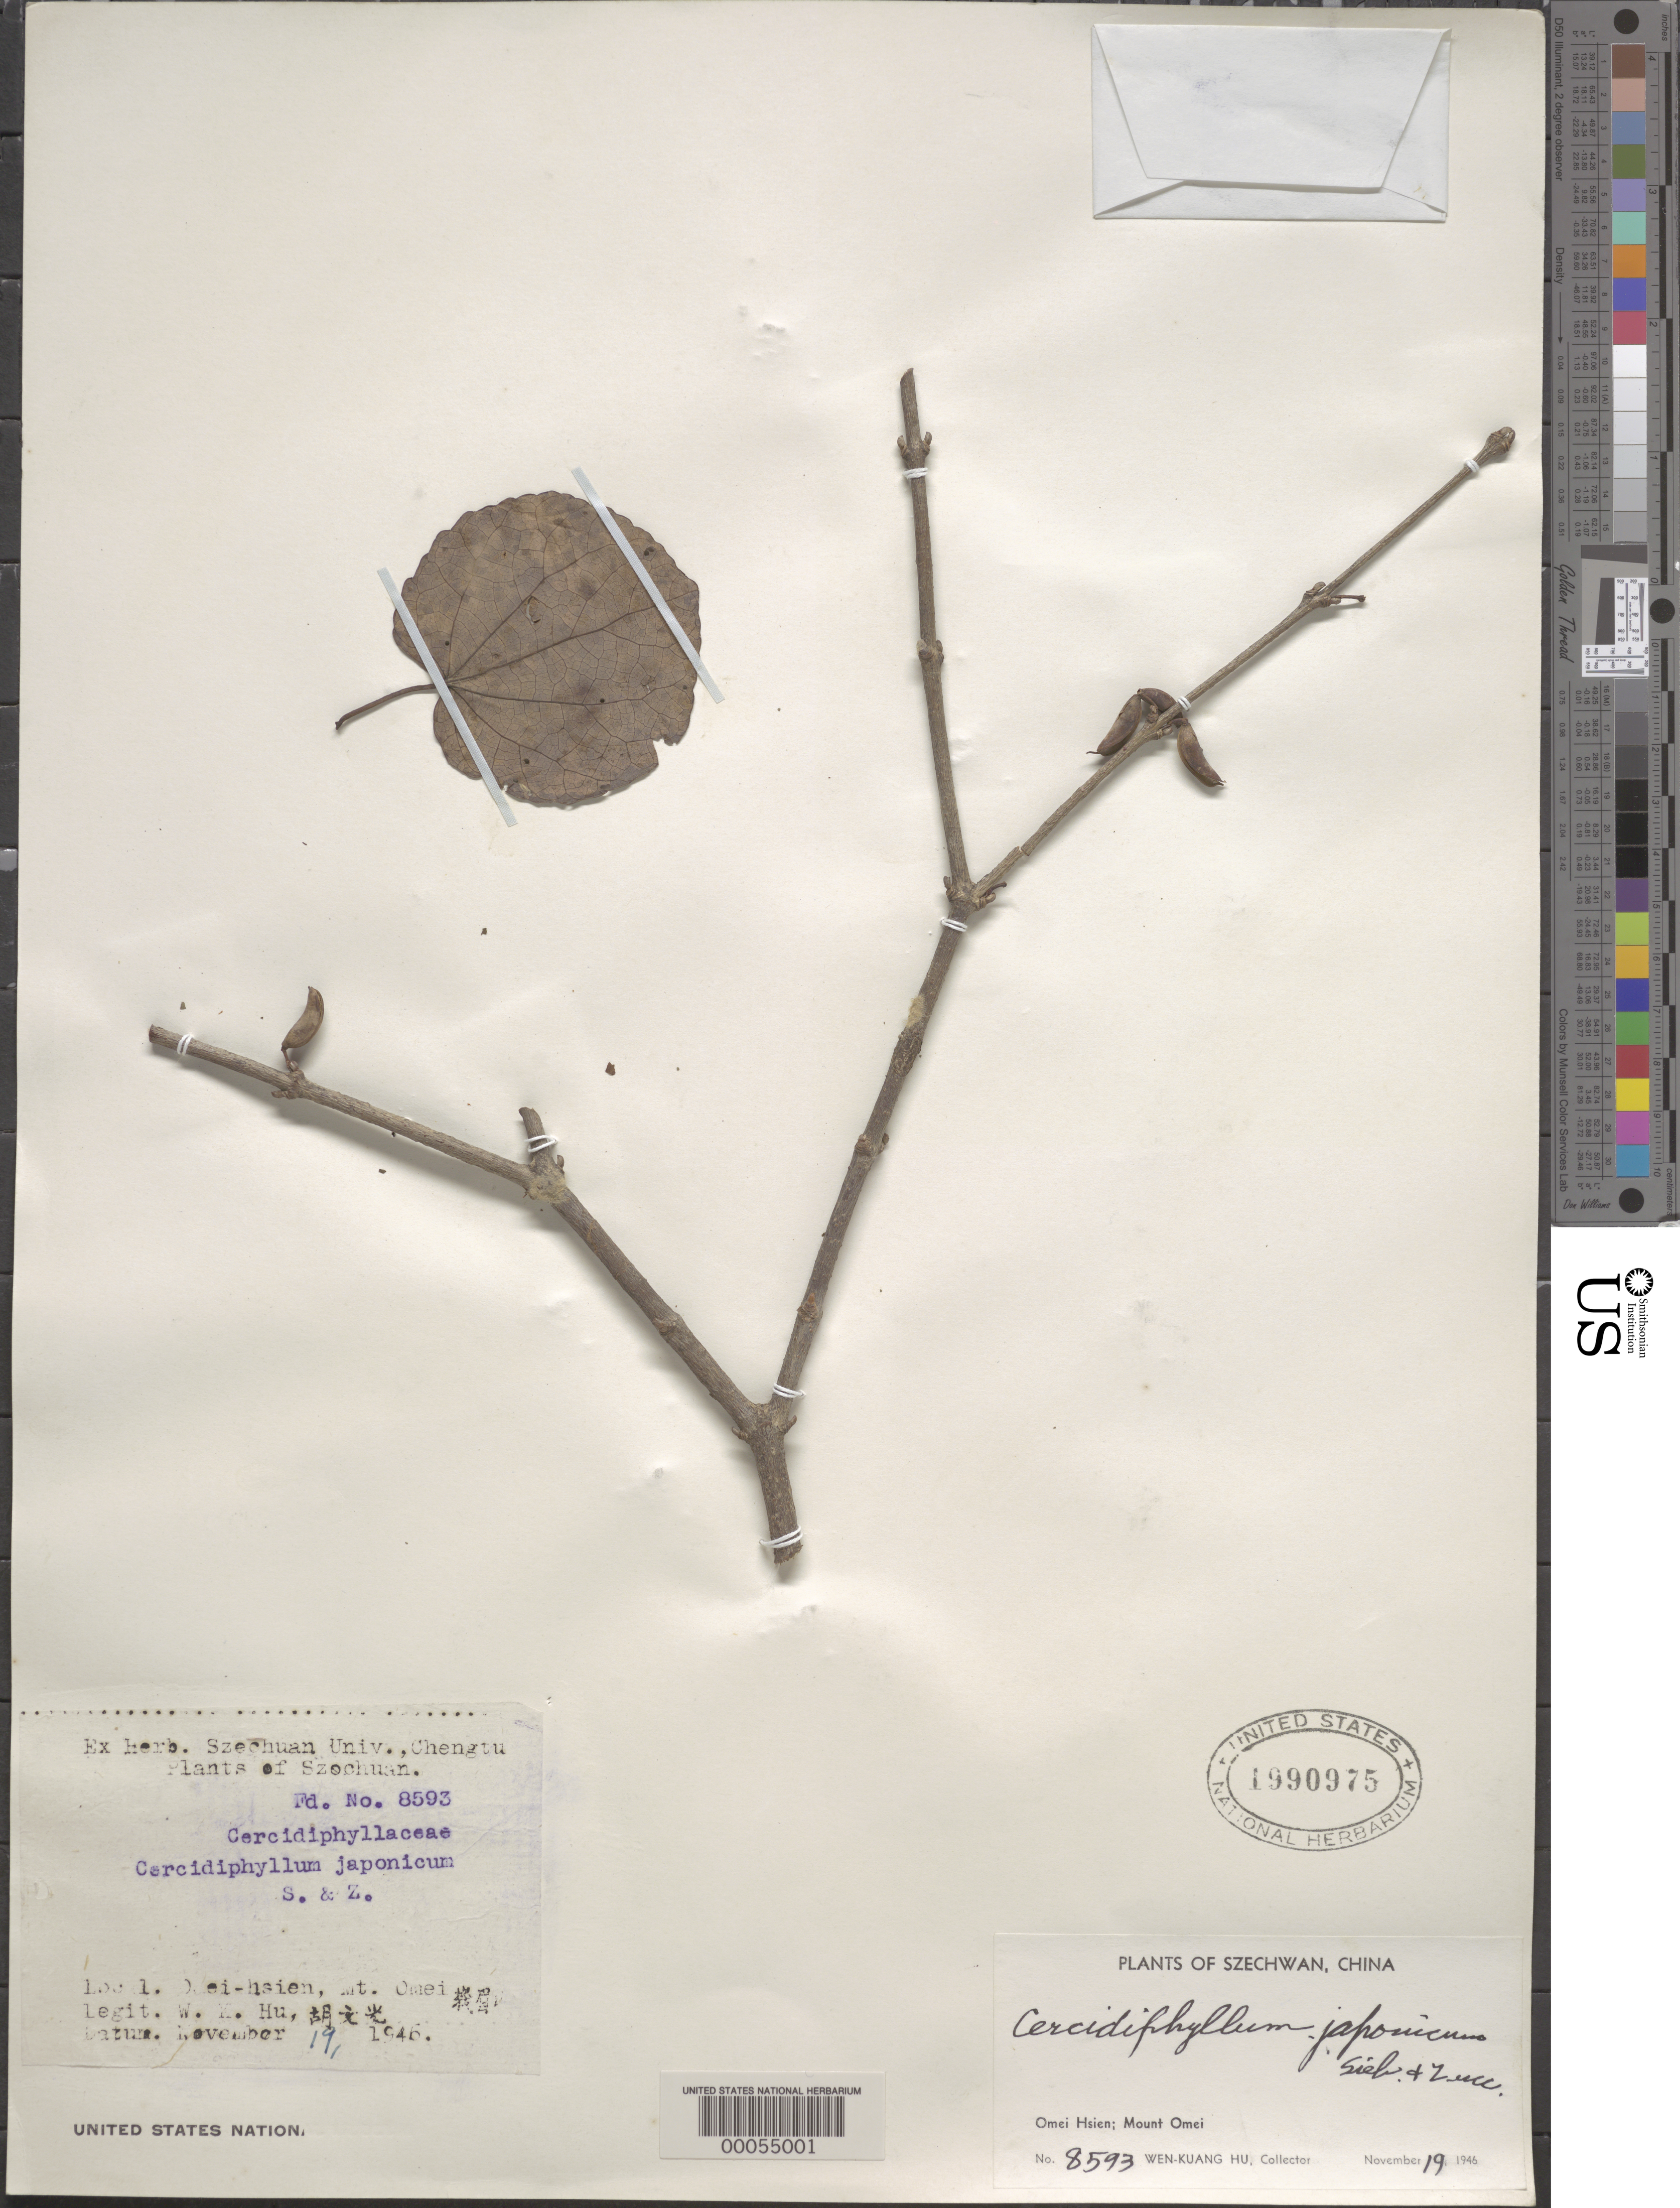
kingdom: Plantae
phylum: Tracheophyta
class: Magnoliopsida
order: Saxifragales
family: Cercidiphyllaceae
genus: Cercidiphyllum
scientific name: Cercidiphyllum japonicum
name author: Siebold & Zucc. ex J.J. Hoffm. & Schult. f.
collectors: W. K. Hu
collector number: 8593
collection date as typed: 19 Nov 1946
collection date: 1946-11-19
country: China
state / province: Sichuan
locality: Omei hsien; mount omei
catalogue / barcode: US 1990975